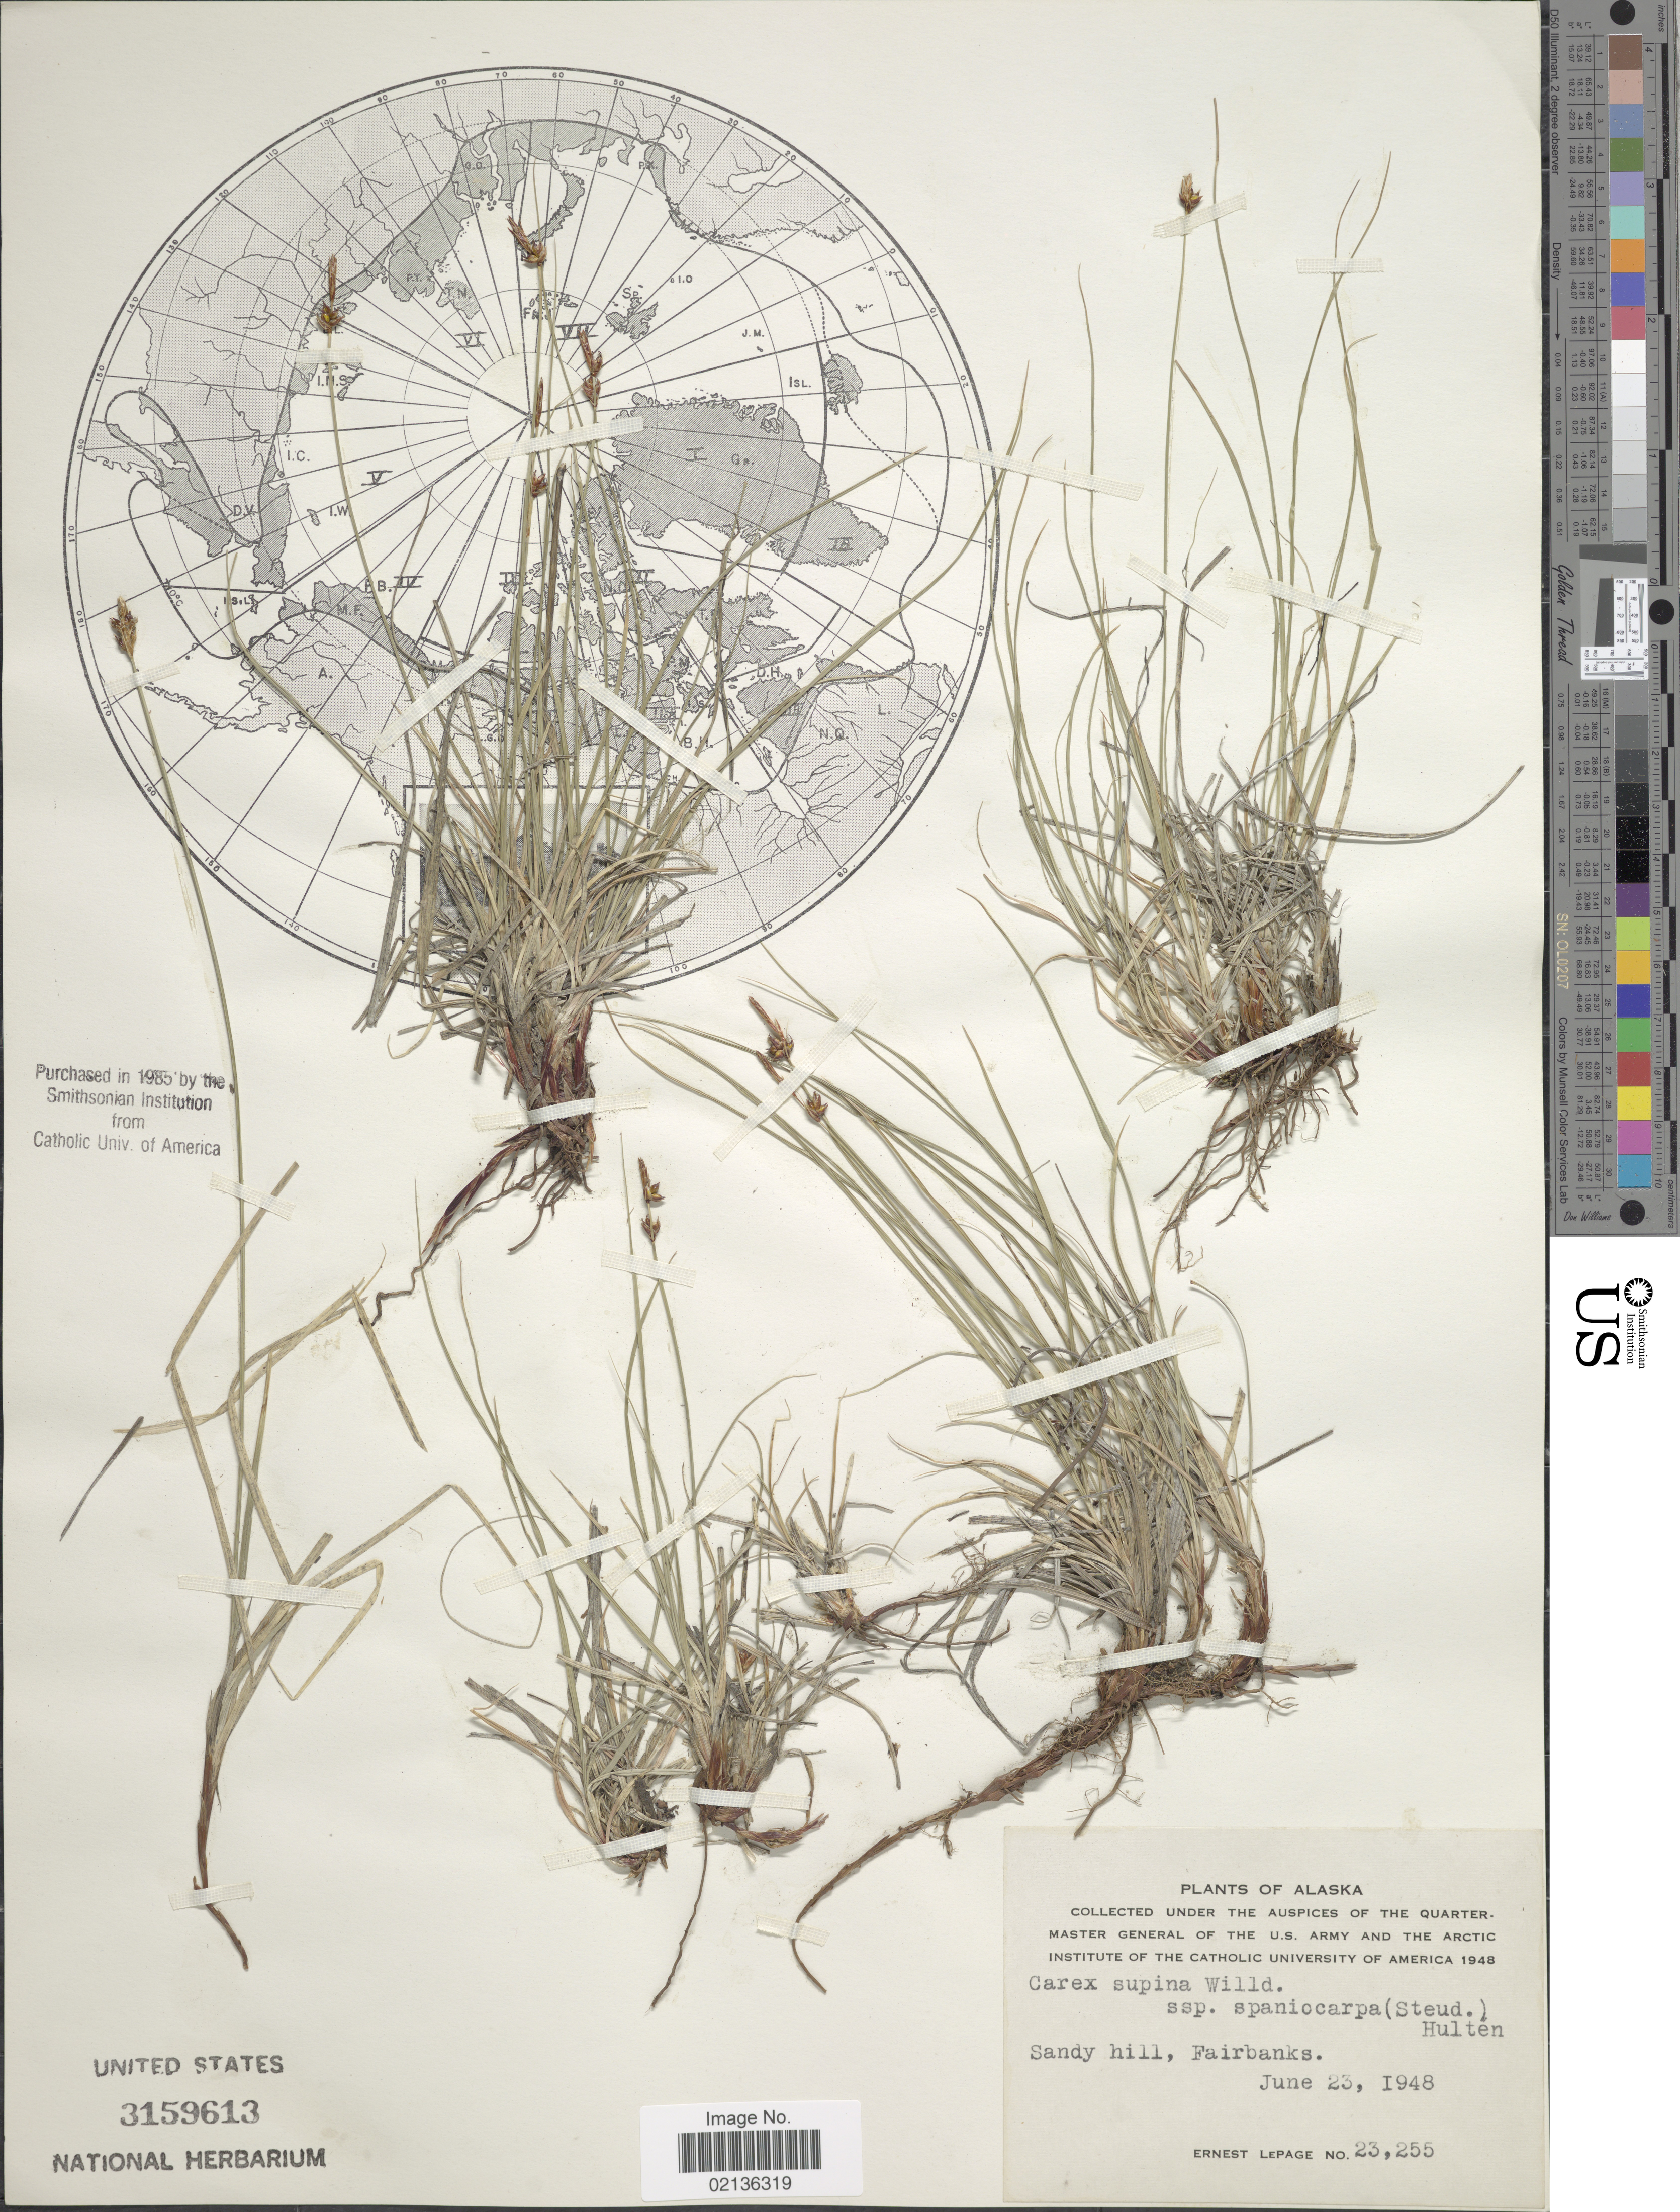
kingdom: Plantae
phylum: Tracheophyta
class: Liliopsida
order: Poales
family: Cyperaceae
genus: Carex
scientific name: Carex supina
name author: Willd. ex Wahlenb.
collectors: E. Lepage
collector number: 23255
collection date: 1948-06-23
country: United States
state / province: Alaska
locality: Sandy hill, Fairbanks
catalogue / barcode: US 3159613